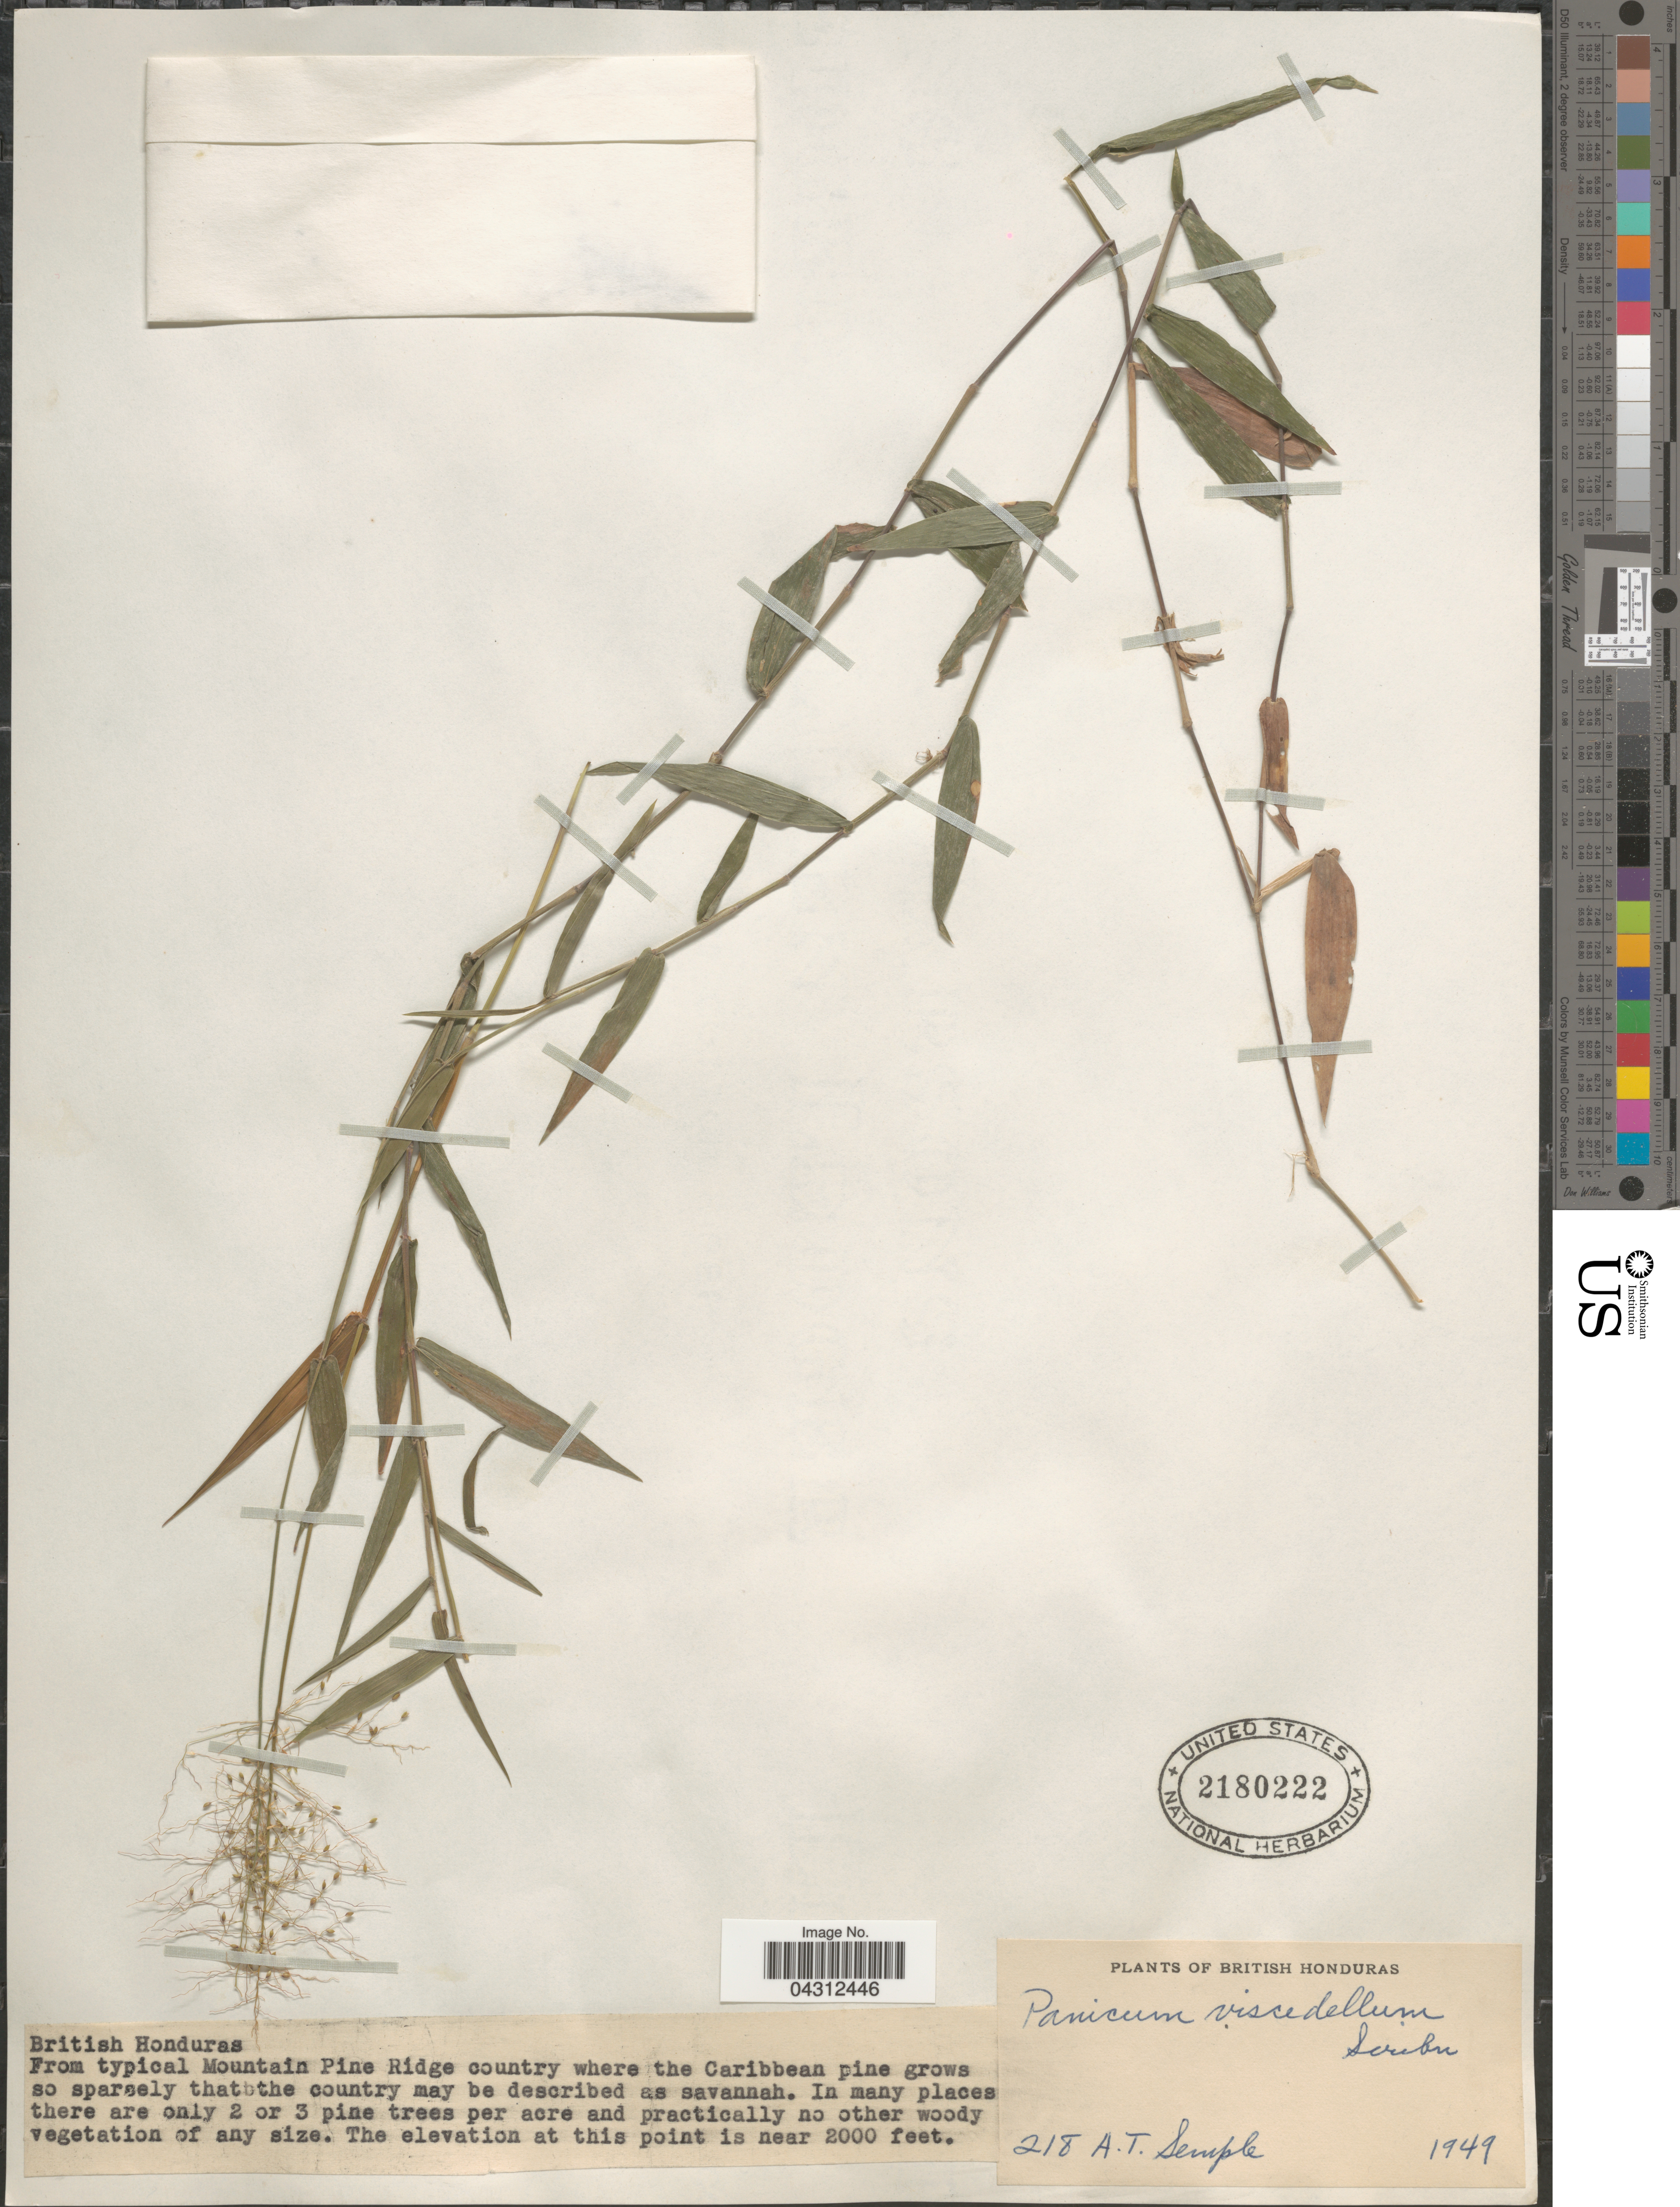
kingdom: Plantae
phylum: Tracheophyta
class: Liliopsida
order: Poales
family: Poaceae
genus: Dichanthelium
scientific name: Dichanthelium viscidellum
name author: (Scribn.) Gould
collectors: A. Semple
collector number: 218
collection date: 1949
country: Belize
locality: British Honduras. Mountain pine Ridge country where the Caribbean pine grows so sparsely [unsure placement].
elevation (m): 610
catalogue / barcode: US 2180222